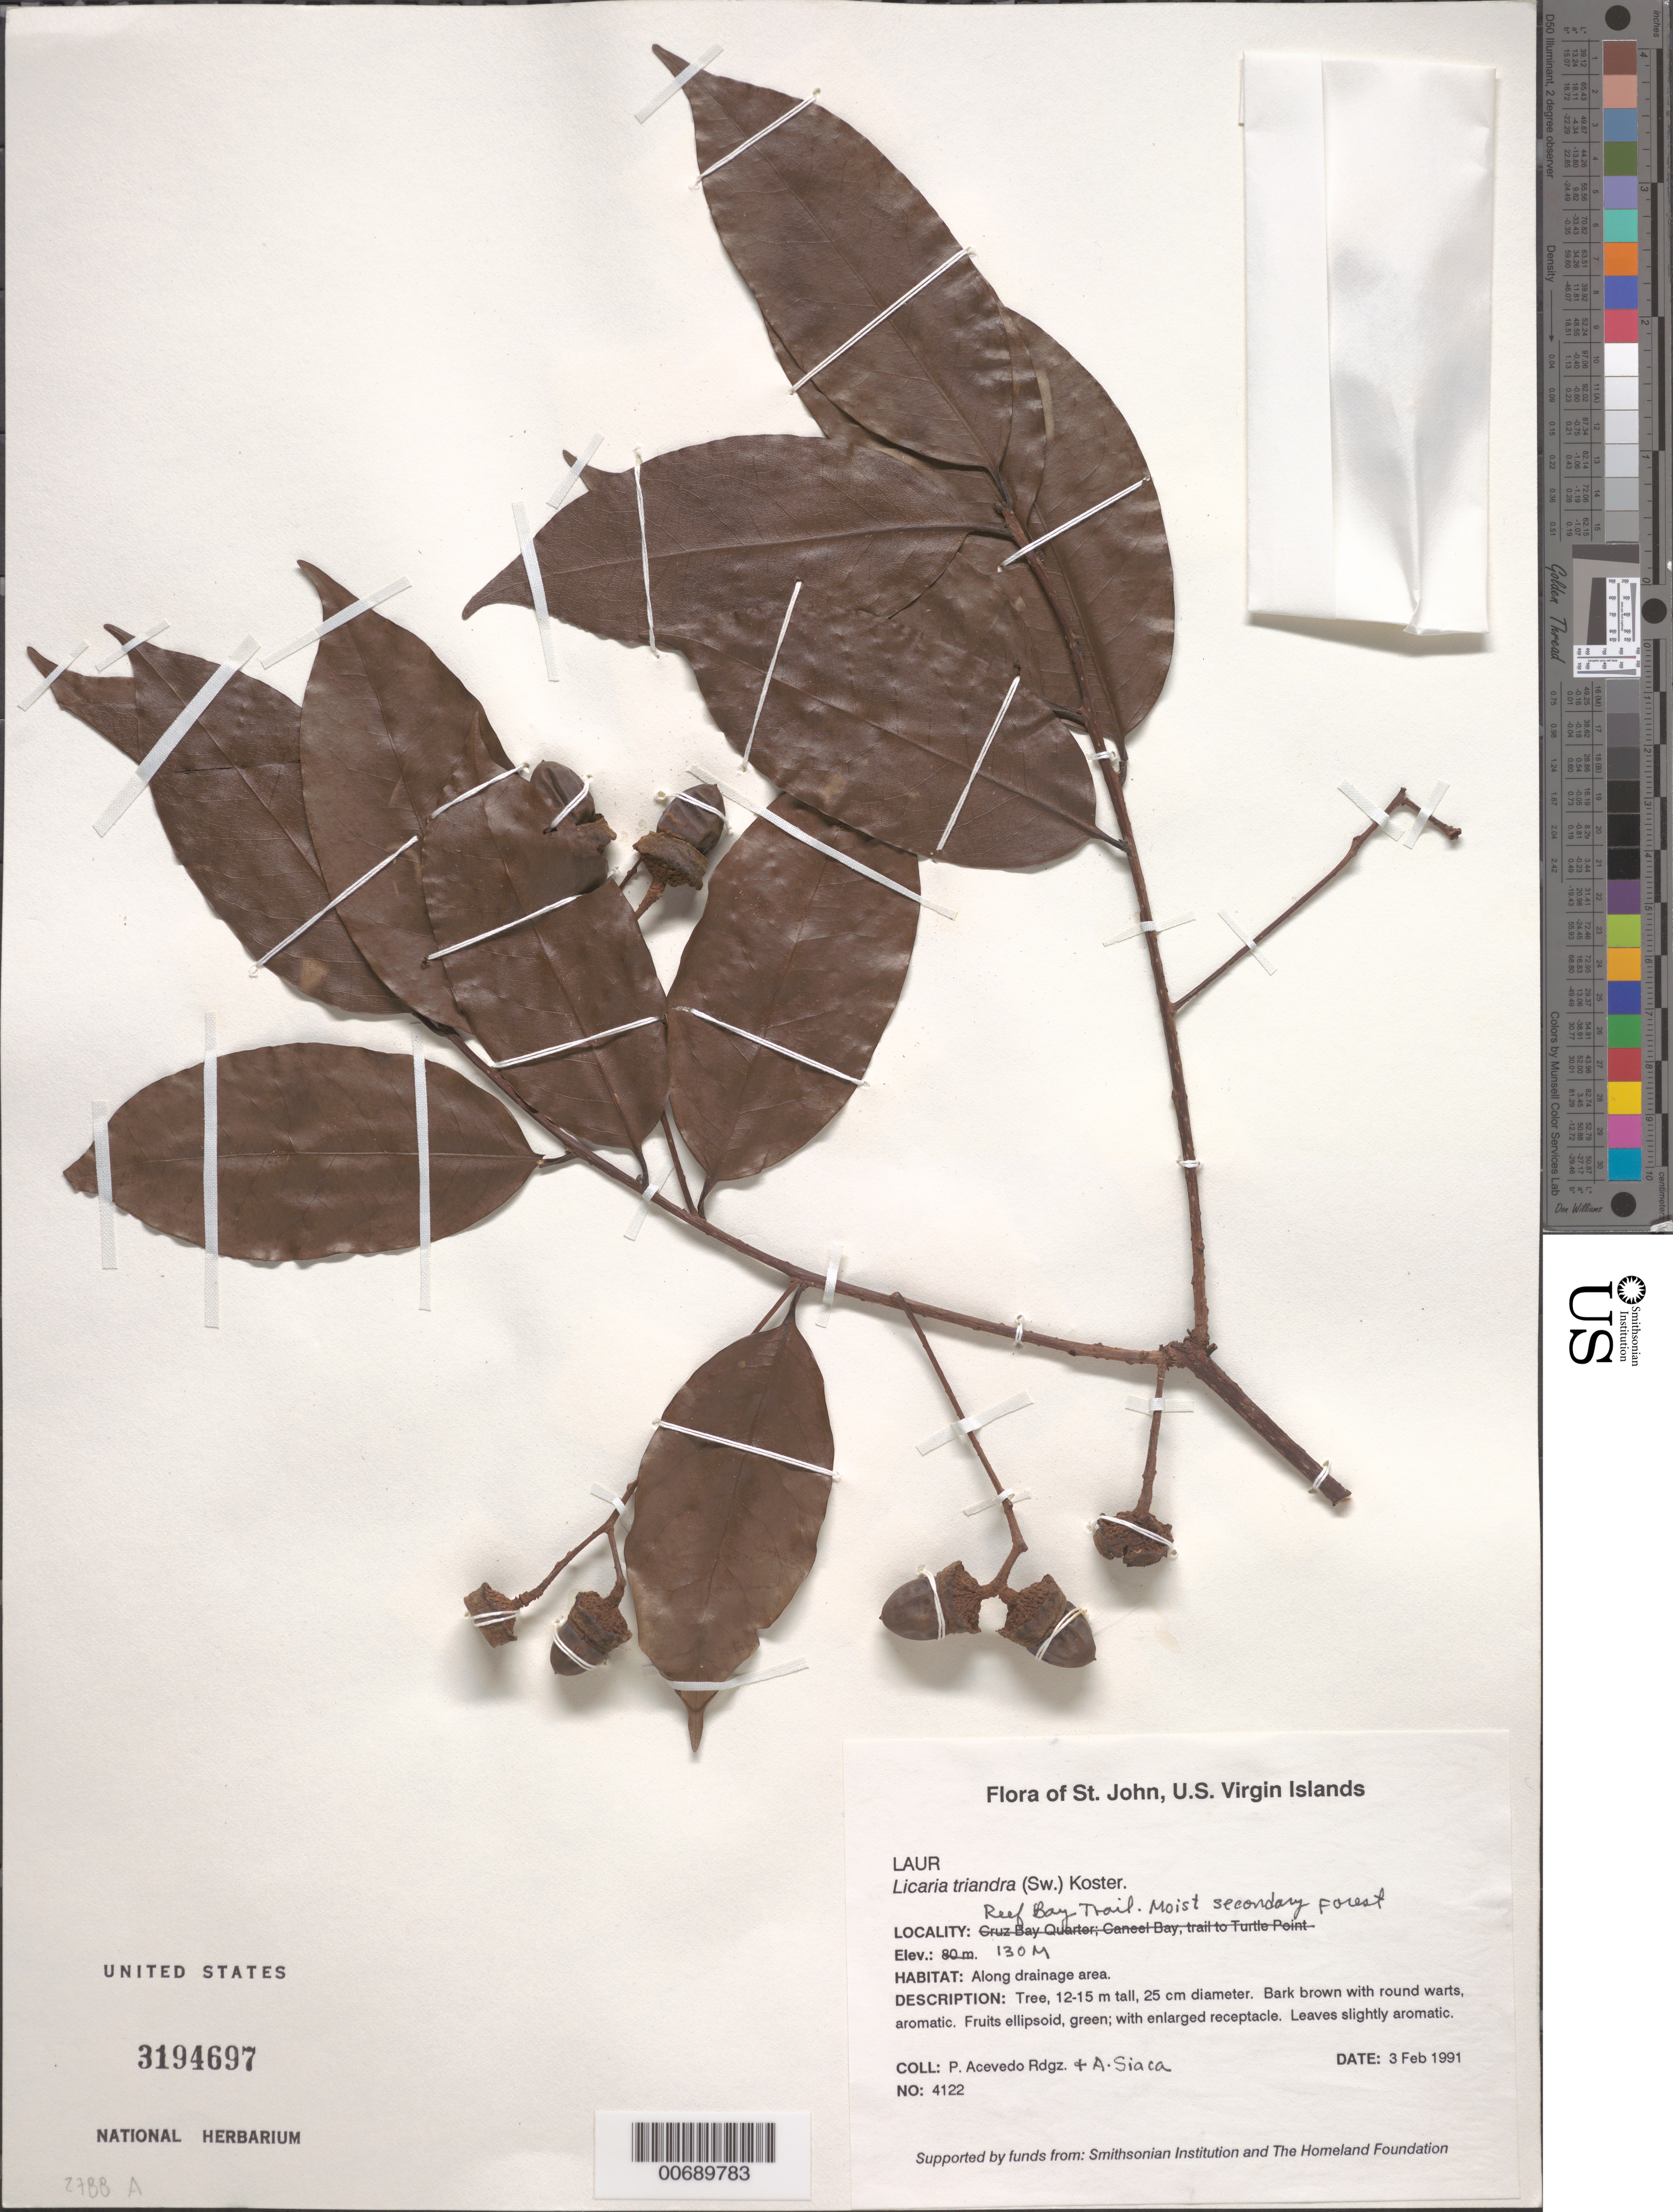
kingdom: Plantae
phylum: Tracheophyta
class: Magnoliopsida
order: Laurales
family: Lauraceae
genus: Licaria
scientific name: Licaria triandra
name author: (Sw.) Kosterm.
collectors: P. Acevedo-Rodr. & A. Siaca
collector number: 4122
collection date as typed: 04 Feb 1991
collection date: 1991-02-04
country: U.S. Virgin Islands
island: St. John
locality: Reef Bay Quarter; along Trail to Petroglyphs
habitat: Along drainage area.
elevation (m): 80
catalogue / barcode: US 3194697